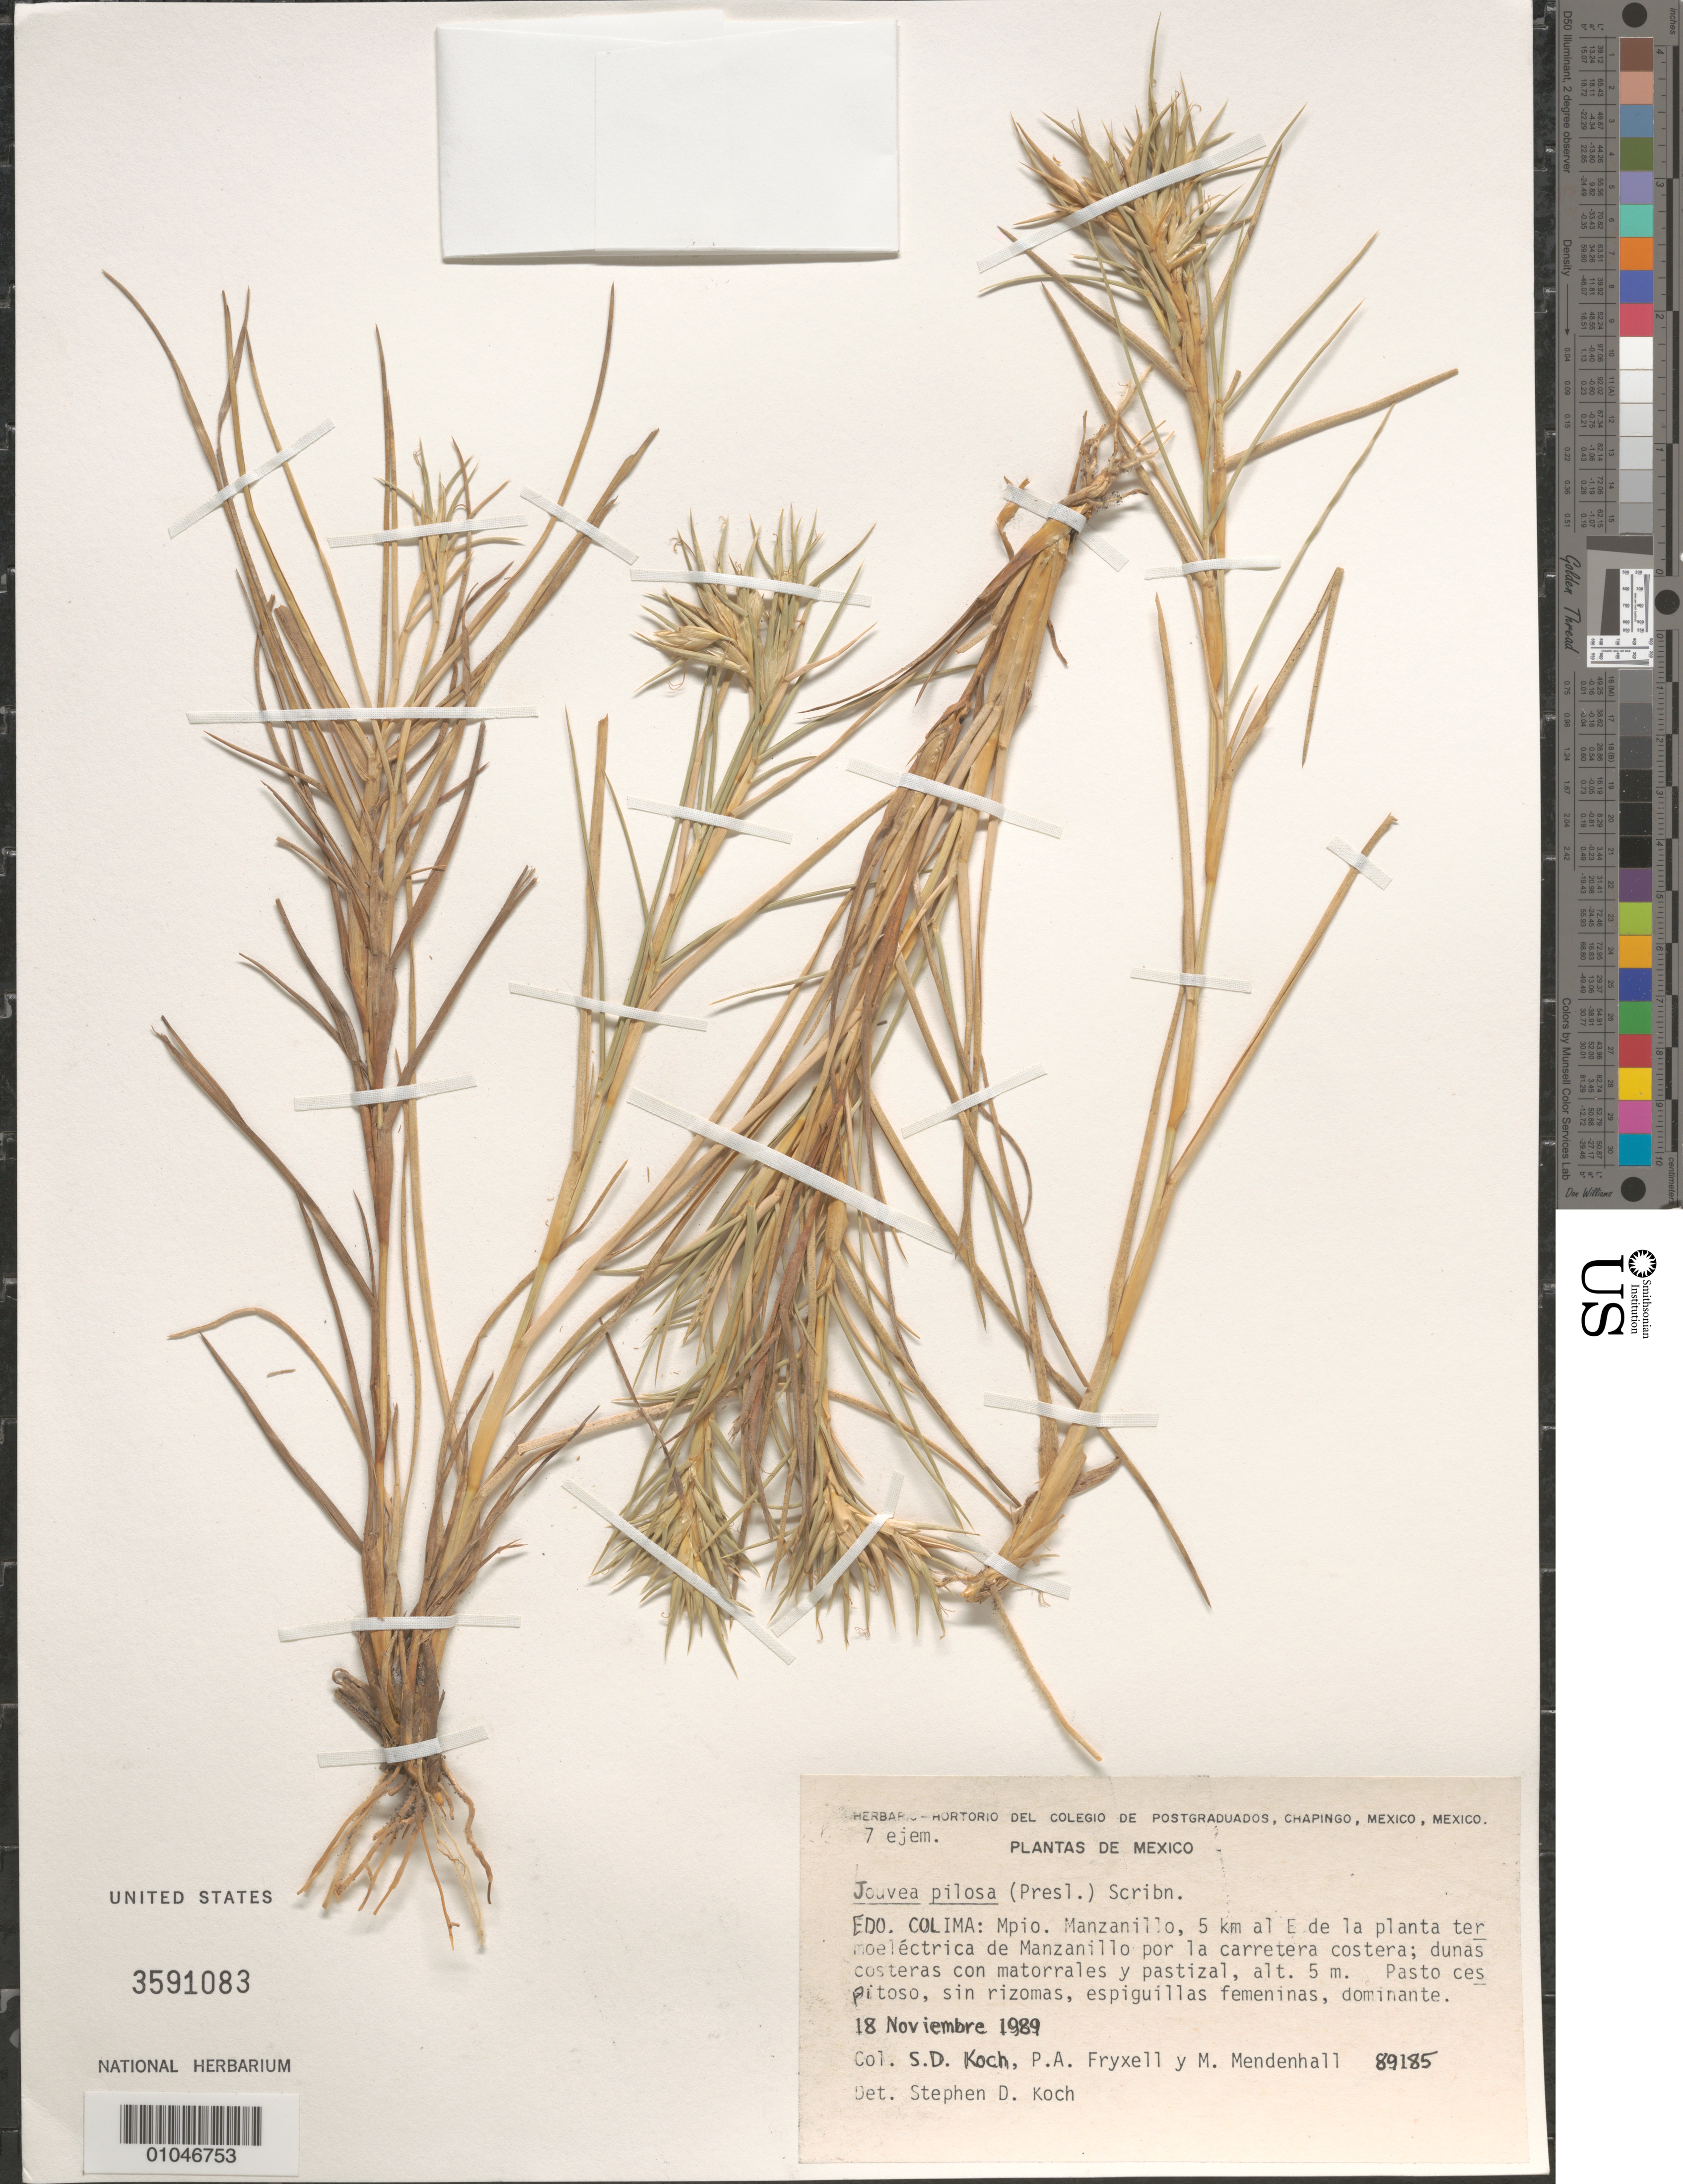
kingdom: Plantae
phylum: Tracheophyta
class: Liliopsida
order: Poales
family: Poaceae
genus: Jouvea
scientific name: Jouvea pilosa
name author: (J. Presl) Scribn.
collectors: S. D. Koch, P. A. Fryxell & M. Mendenhall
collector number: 89185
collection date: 1989-11-18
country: Mexico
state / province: Colima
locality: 5 km al E de la planta termoelectrica de Manzanillo por la carretera costera, Mpio. Manzanillo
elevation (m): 5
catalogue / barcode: US 3591083